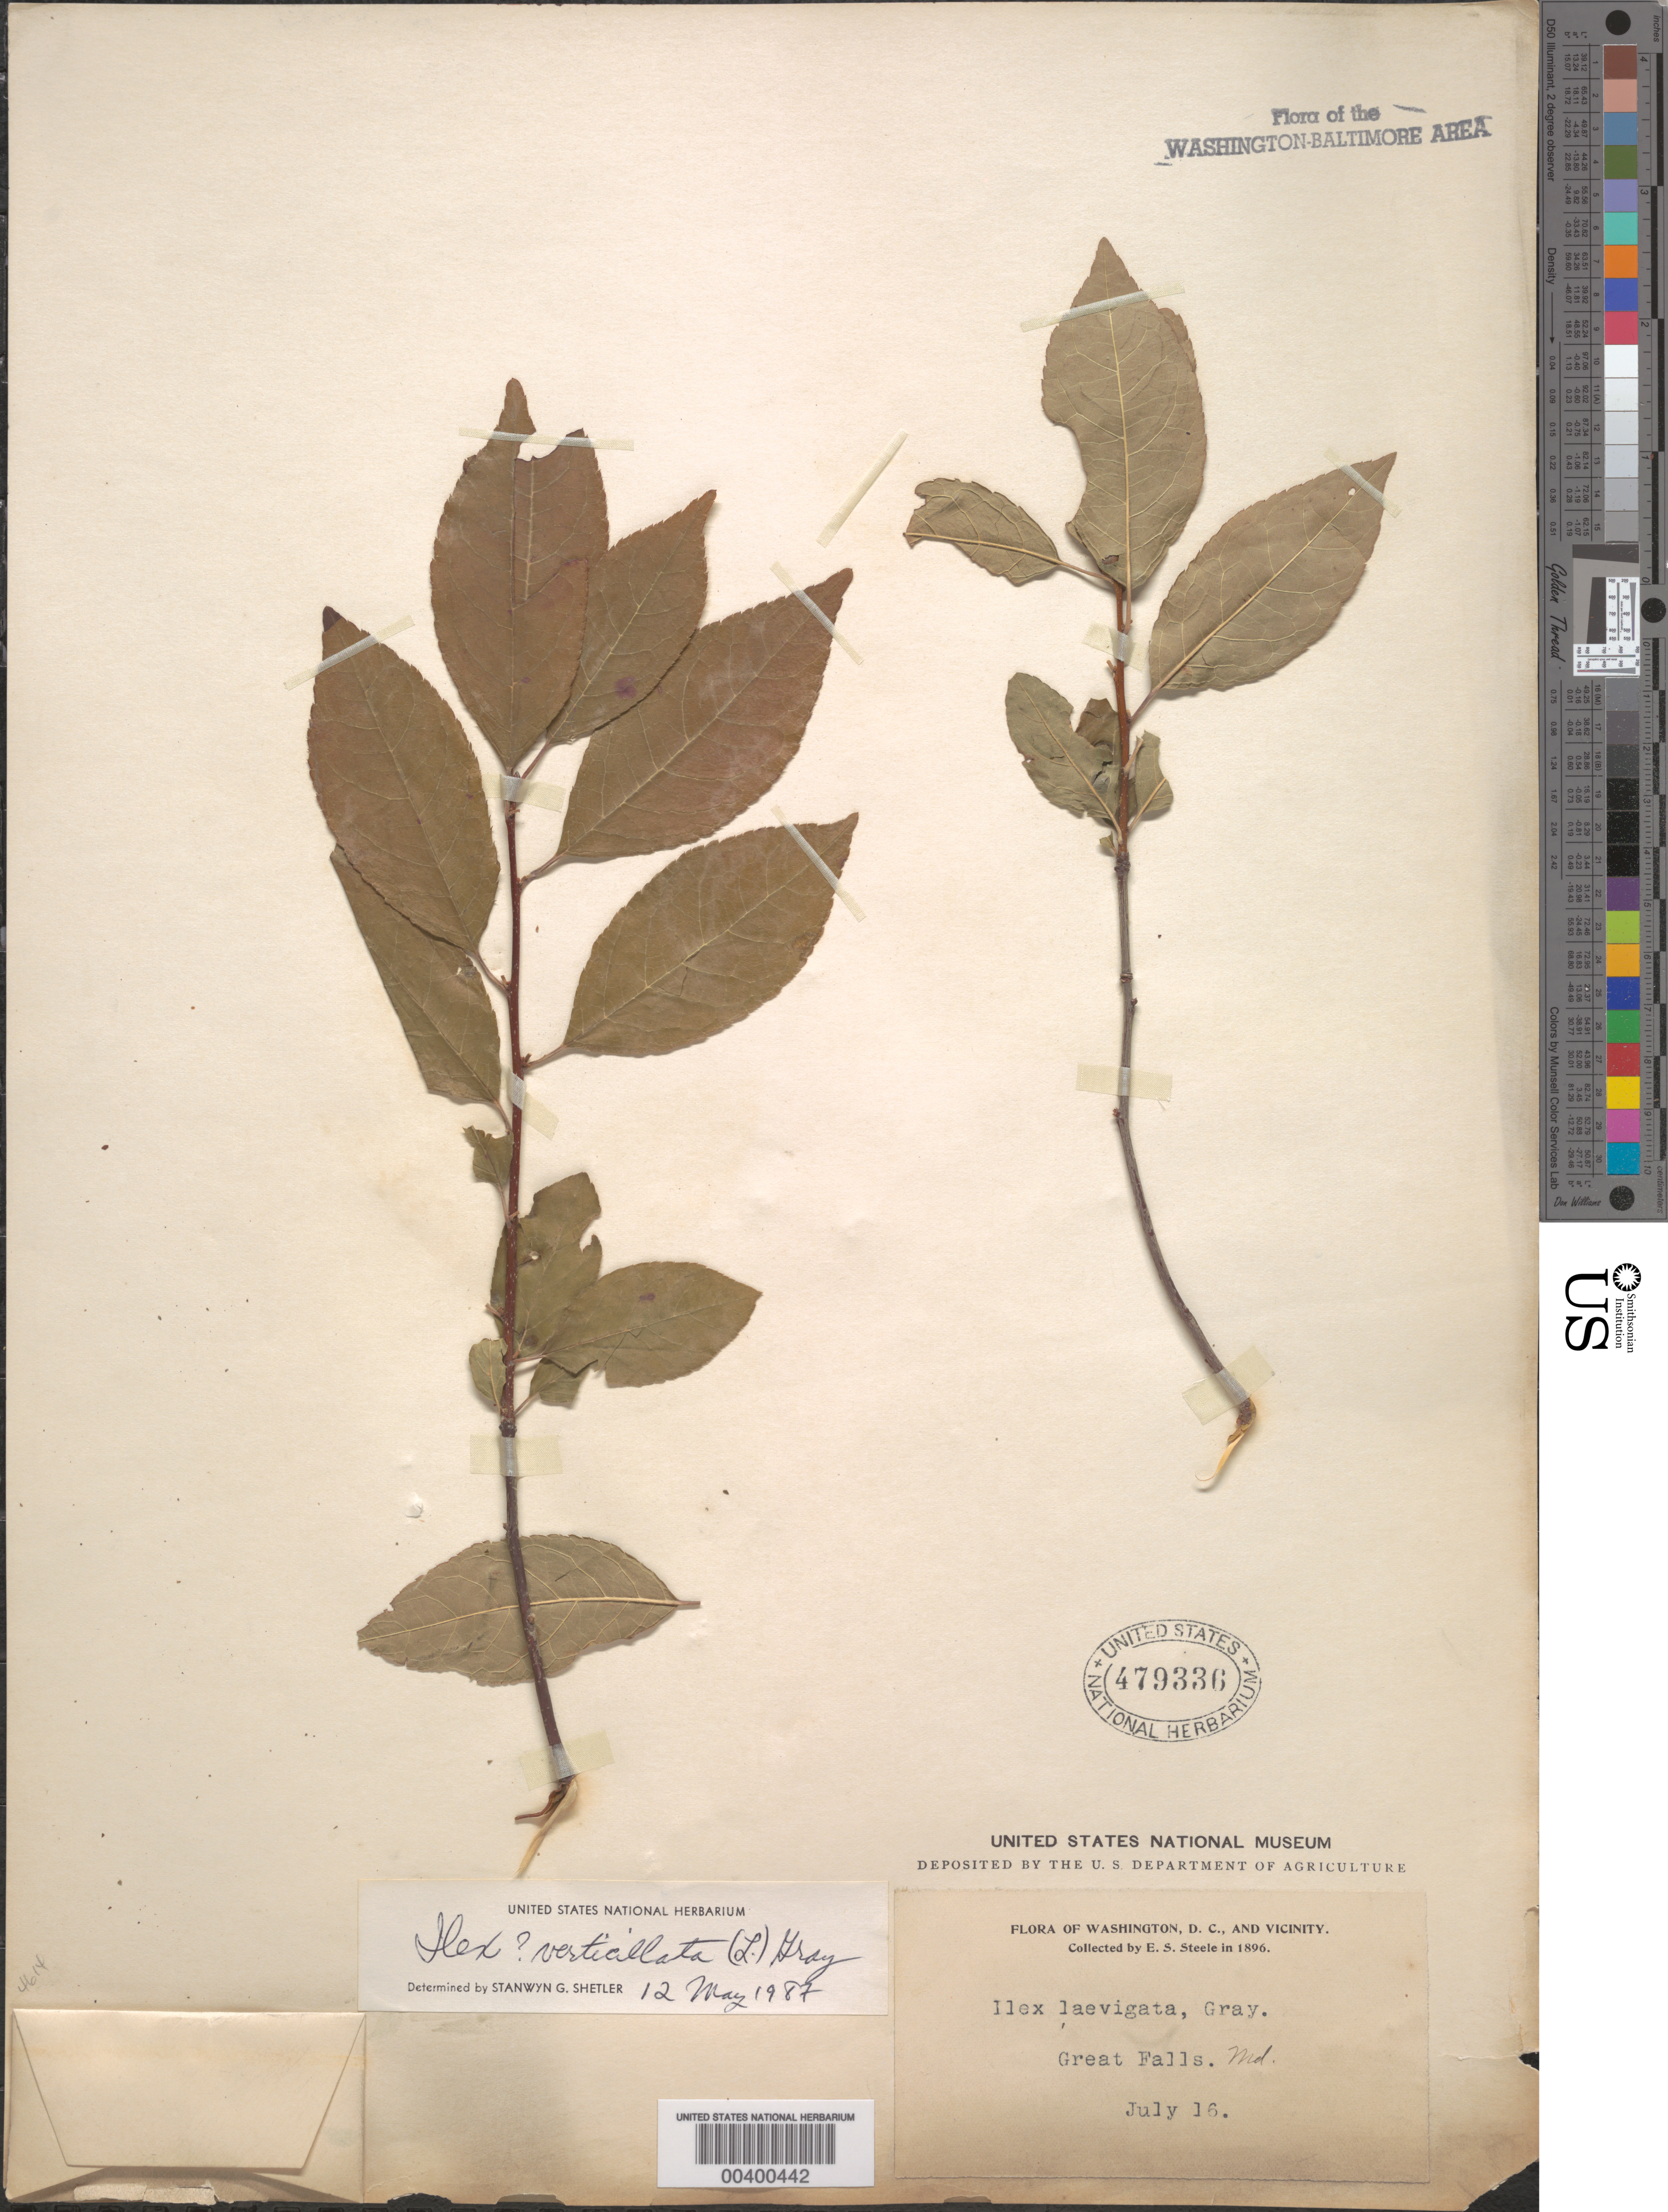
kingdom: Plantae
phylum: Tracheophyta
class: Magnoliopsida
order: Aquifoliales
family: Aquifoliaceae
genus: Ilex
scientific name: Ilex verticillata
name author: (L.) A. Gray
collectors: E. Steele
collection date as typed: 16 Jul 1896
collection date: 1896-07-16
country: United States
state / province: Maryland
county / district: Montgomery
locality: Great Falls C. & O. Canal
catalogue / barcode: US 479336